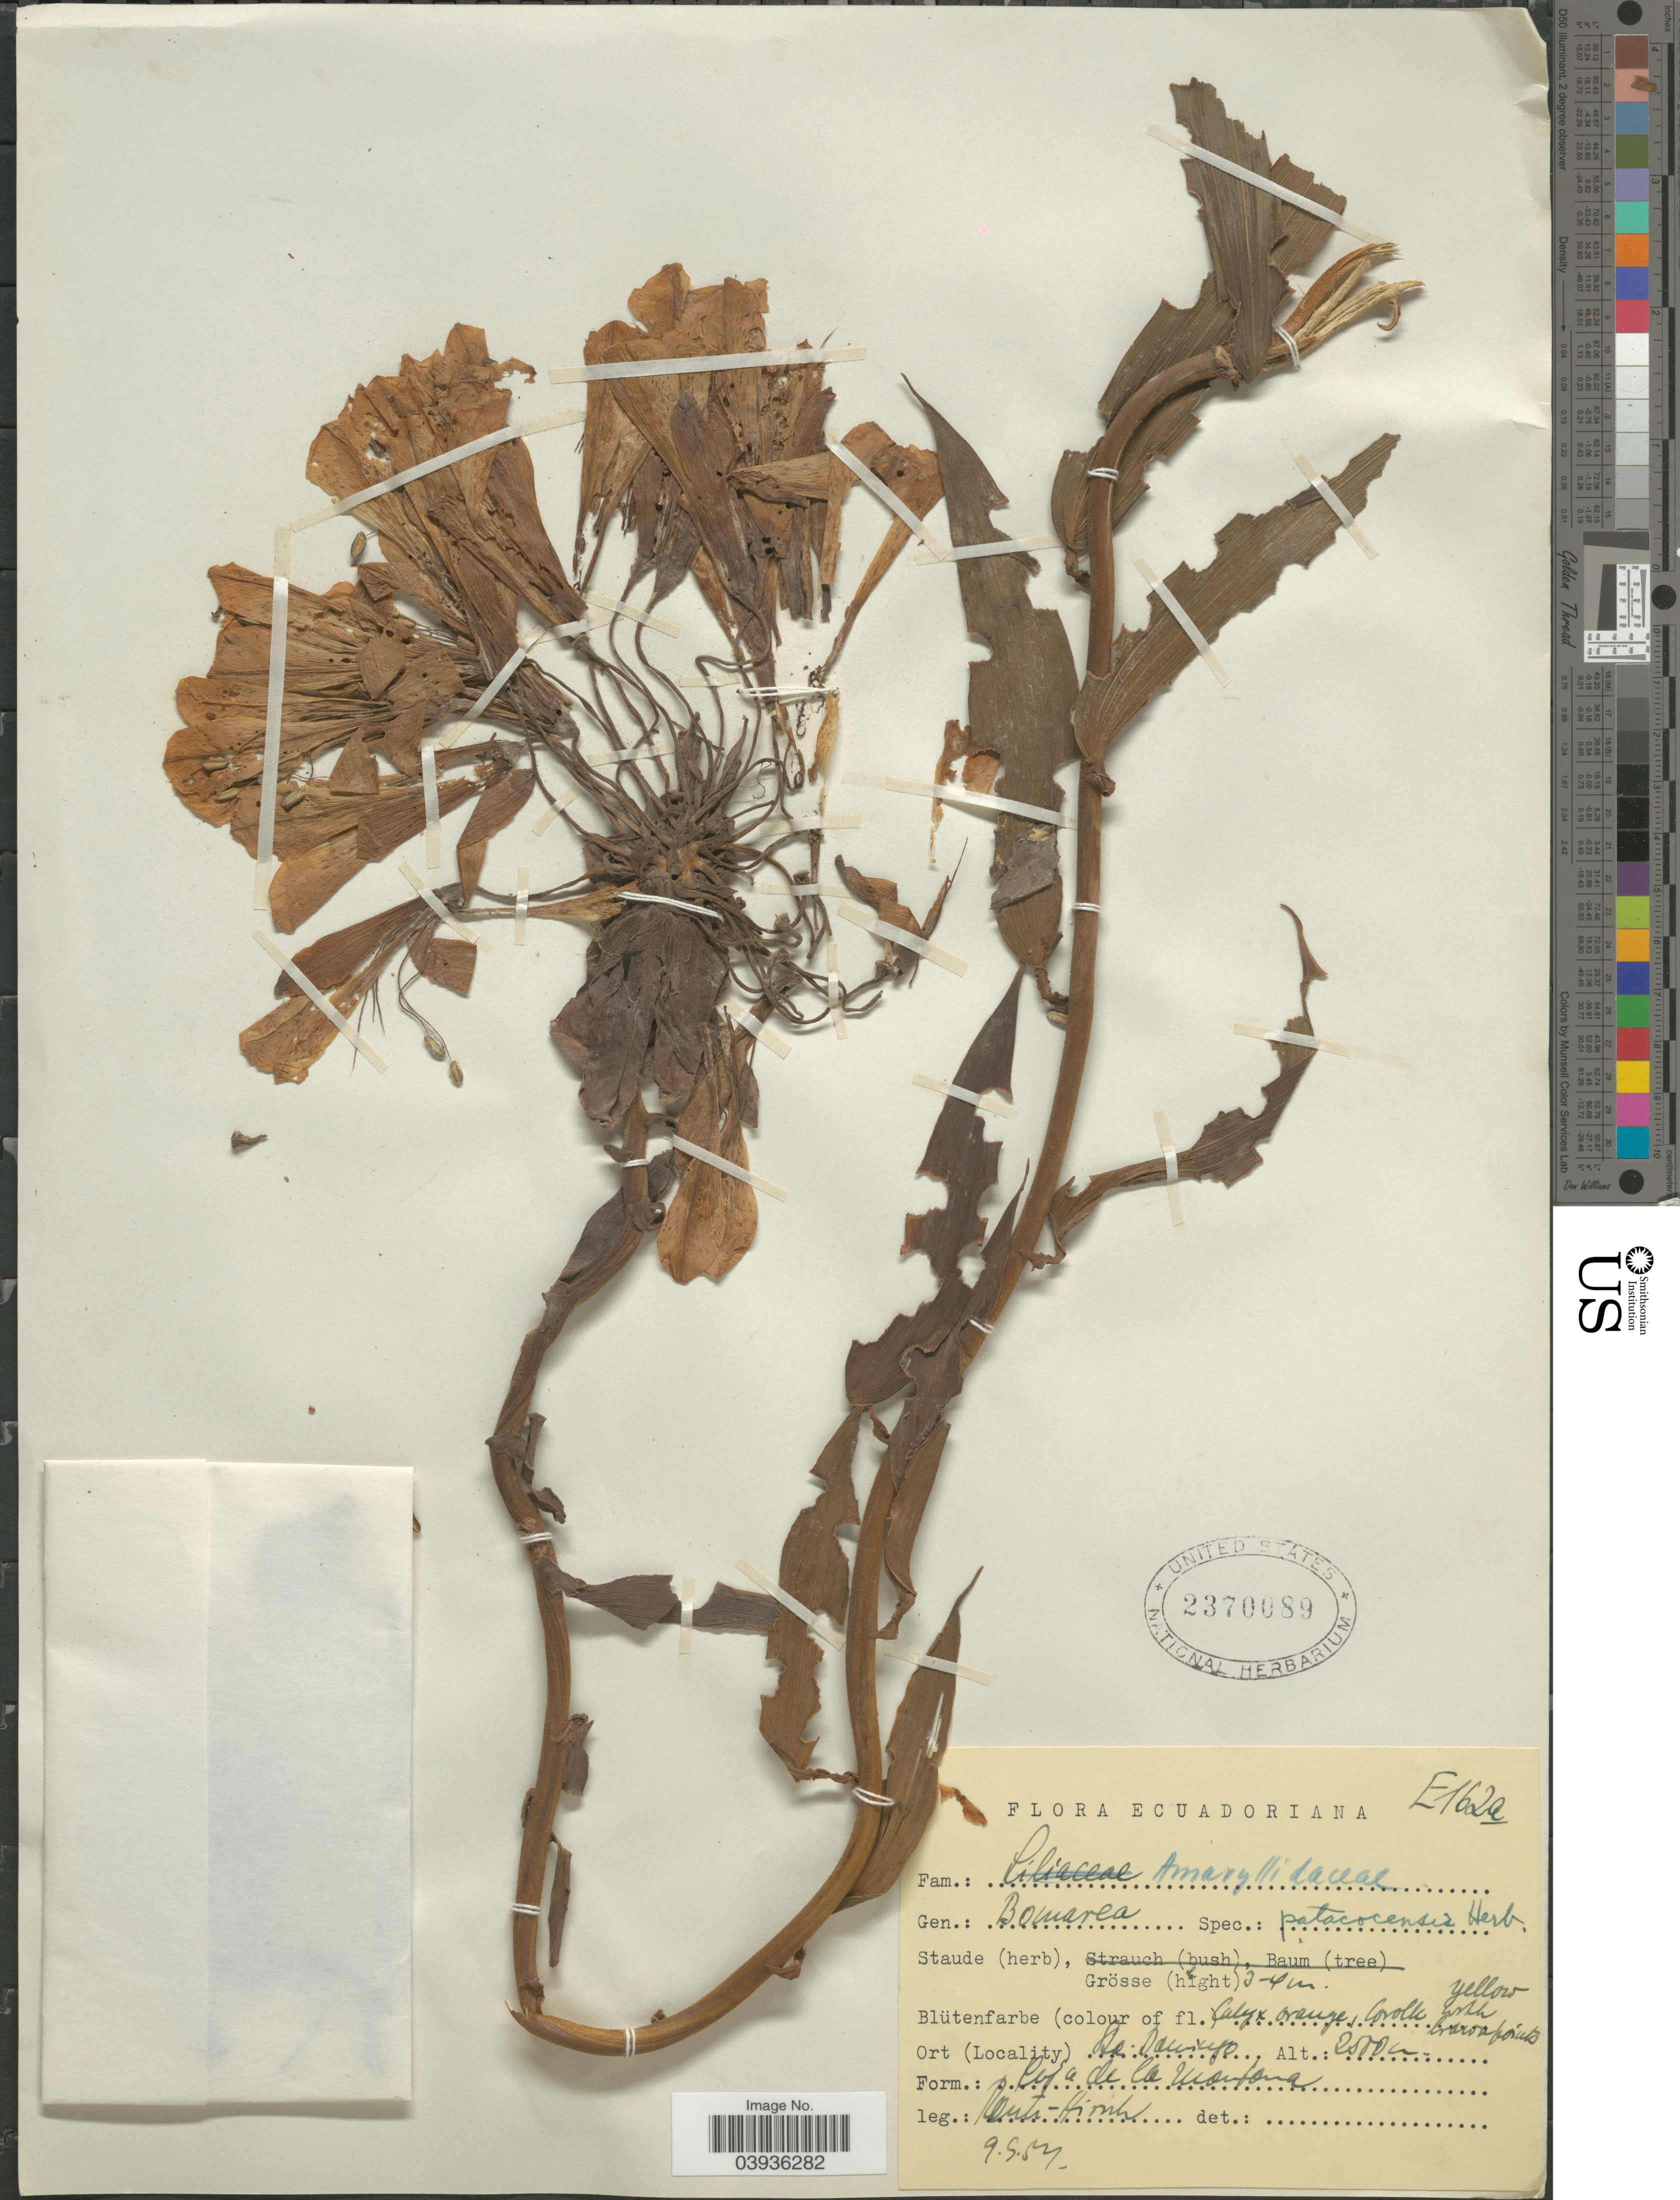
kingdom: Plantae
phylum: Tracheophyta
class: Liliopsida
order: Liliales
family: Alstroemeriaceae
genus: Bomarea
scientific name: Bomarea patacocensis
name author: Herb.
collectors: -. Rauh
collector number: E162a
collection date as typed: Transcribed d/m/y: 9/5/54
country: Ecuador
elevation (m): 2000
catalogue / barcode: US 2370089